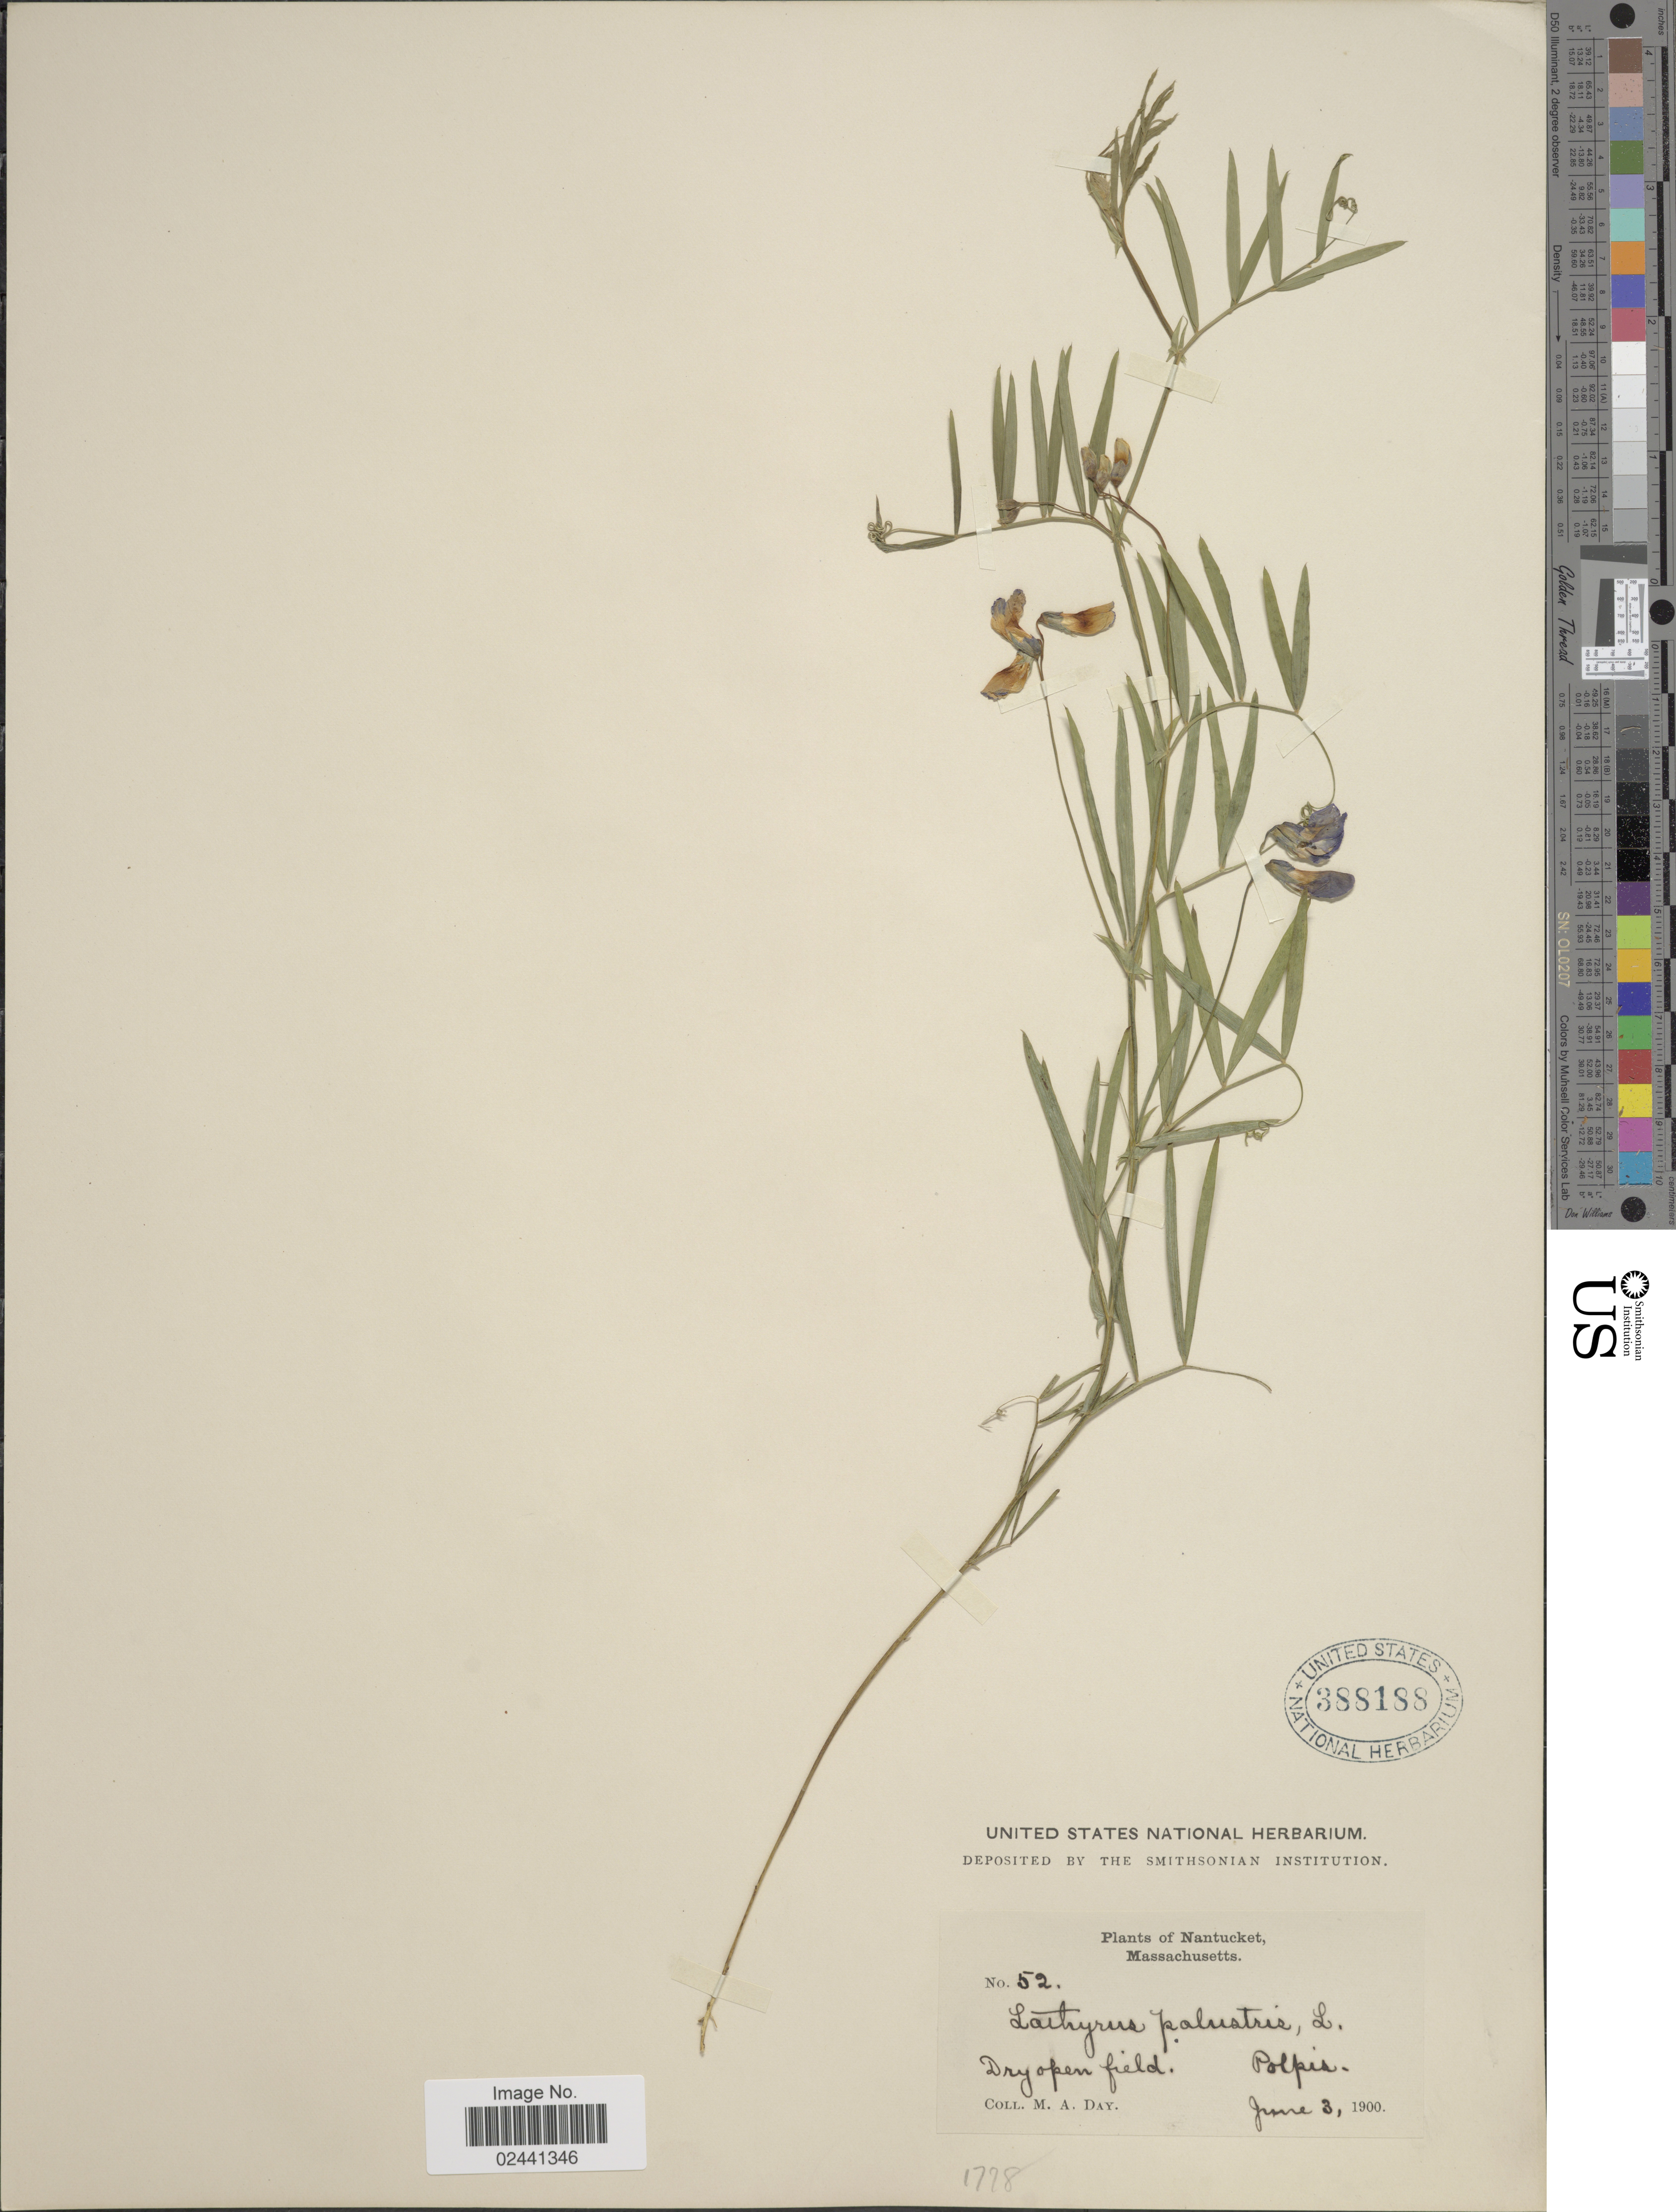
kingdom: Plantae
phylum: Tracheophyta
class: Magnoliopsida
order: Fabales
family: Fabaceae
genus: Lathyrus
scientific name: Lathyrus palustris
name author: L.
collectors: M. Day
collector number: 52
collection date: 1900-06-03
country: United States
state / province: Massachusetts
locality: Nantucket, Polpis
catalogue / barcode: US 388188